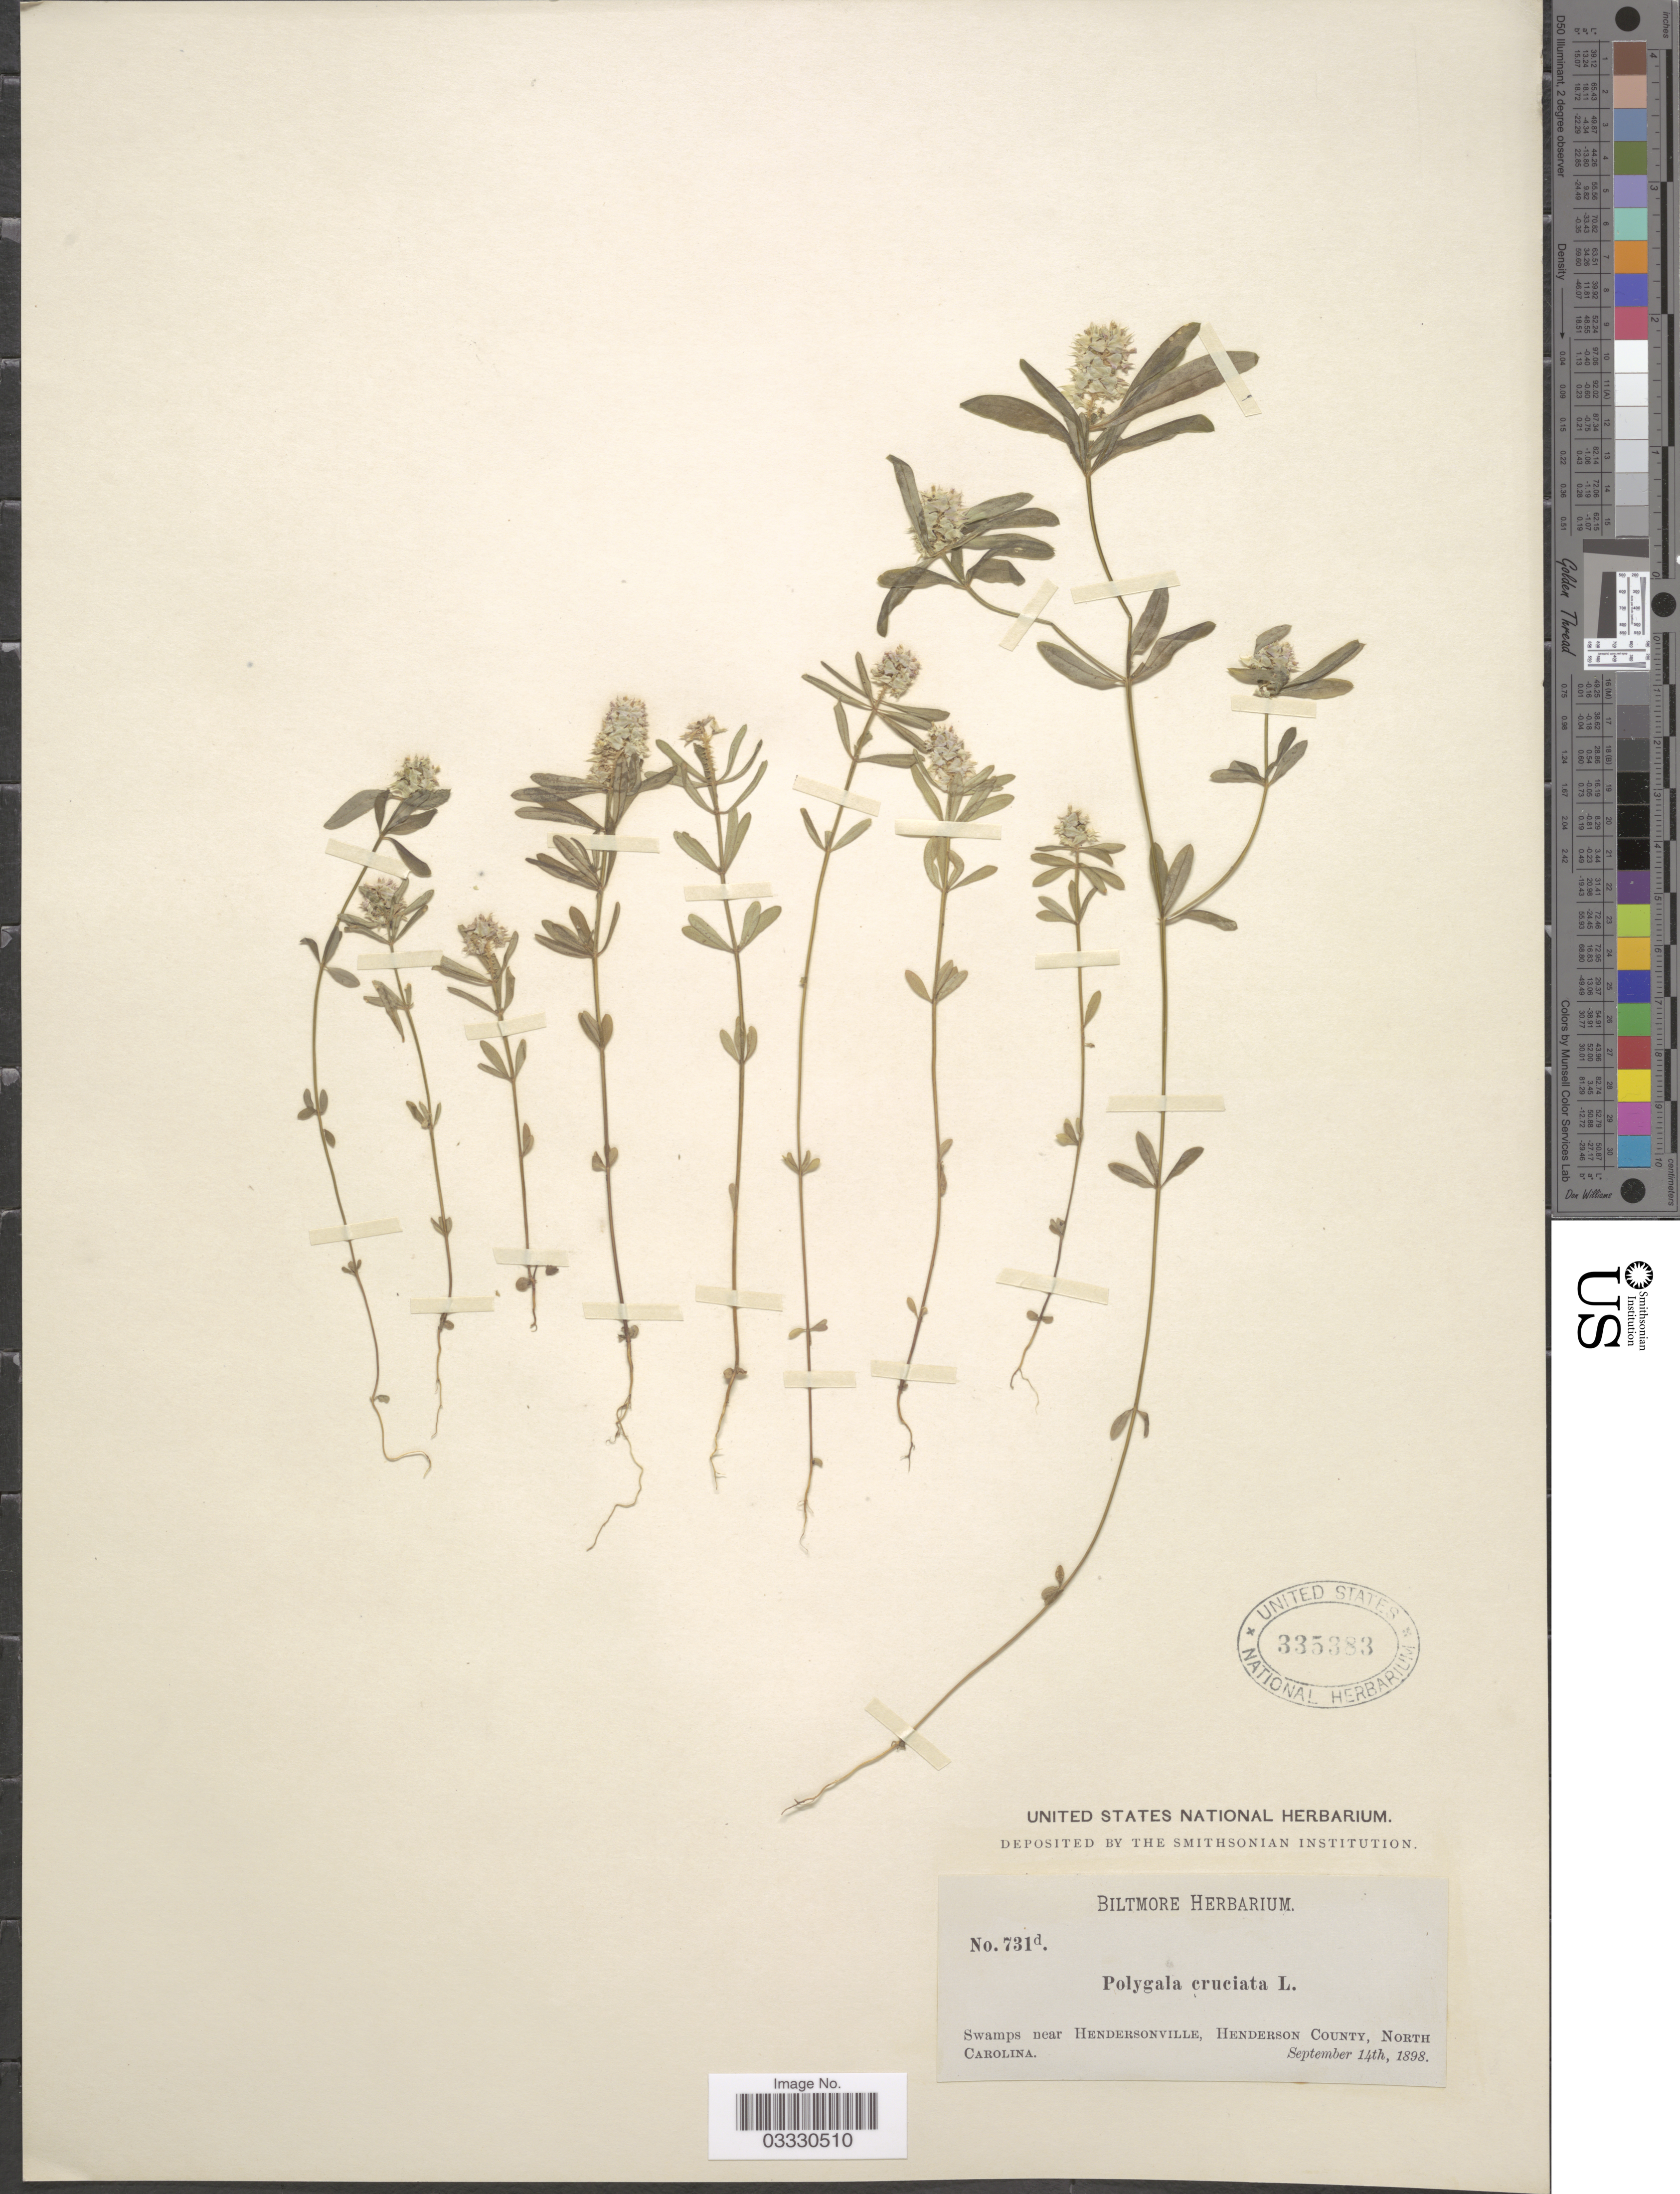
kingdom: Plantae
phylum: Tracheophyta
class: Magnoliopsida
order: Fabales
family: Polygalaceae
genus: Polygala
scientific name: Polygala cruciata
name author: L.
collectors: ex herb. Biltmore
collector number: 731d.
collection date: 1898-09-14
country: United States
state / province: North Carolina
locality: Swamps near Hendersonville, Henderson County.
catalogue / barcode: US 335383